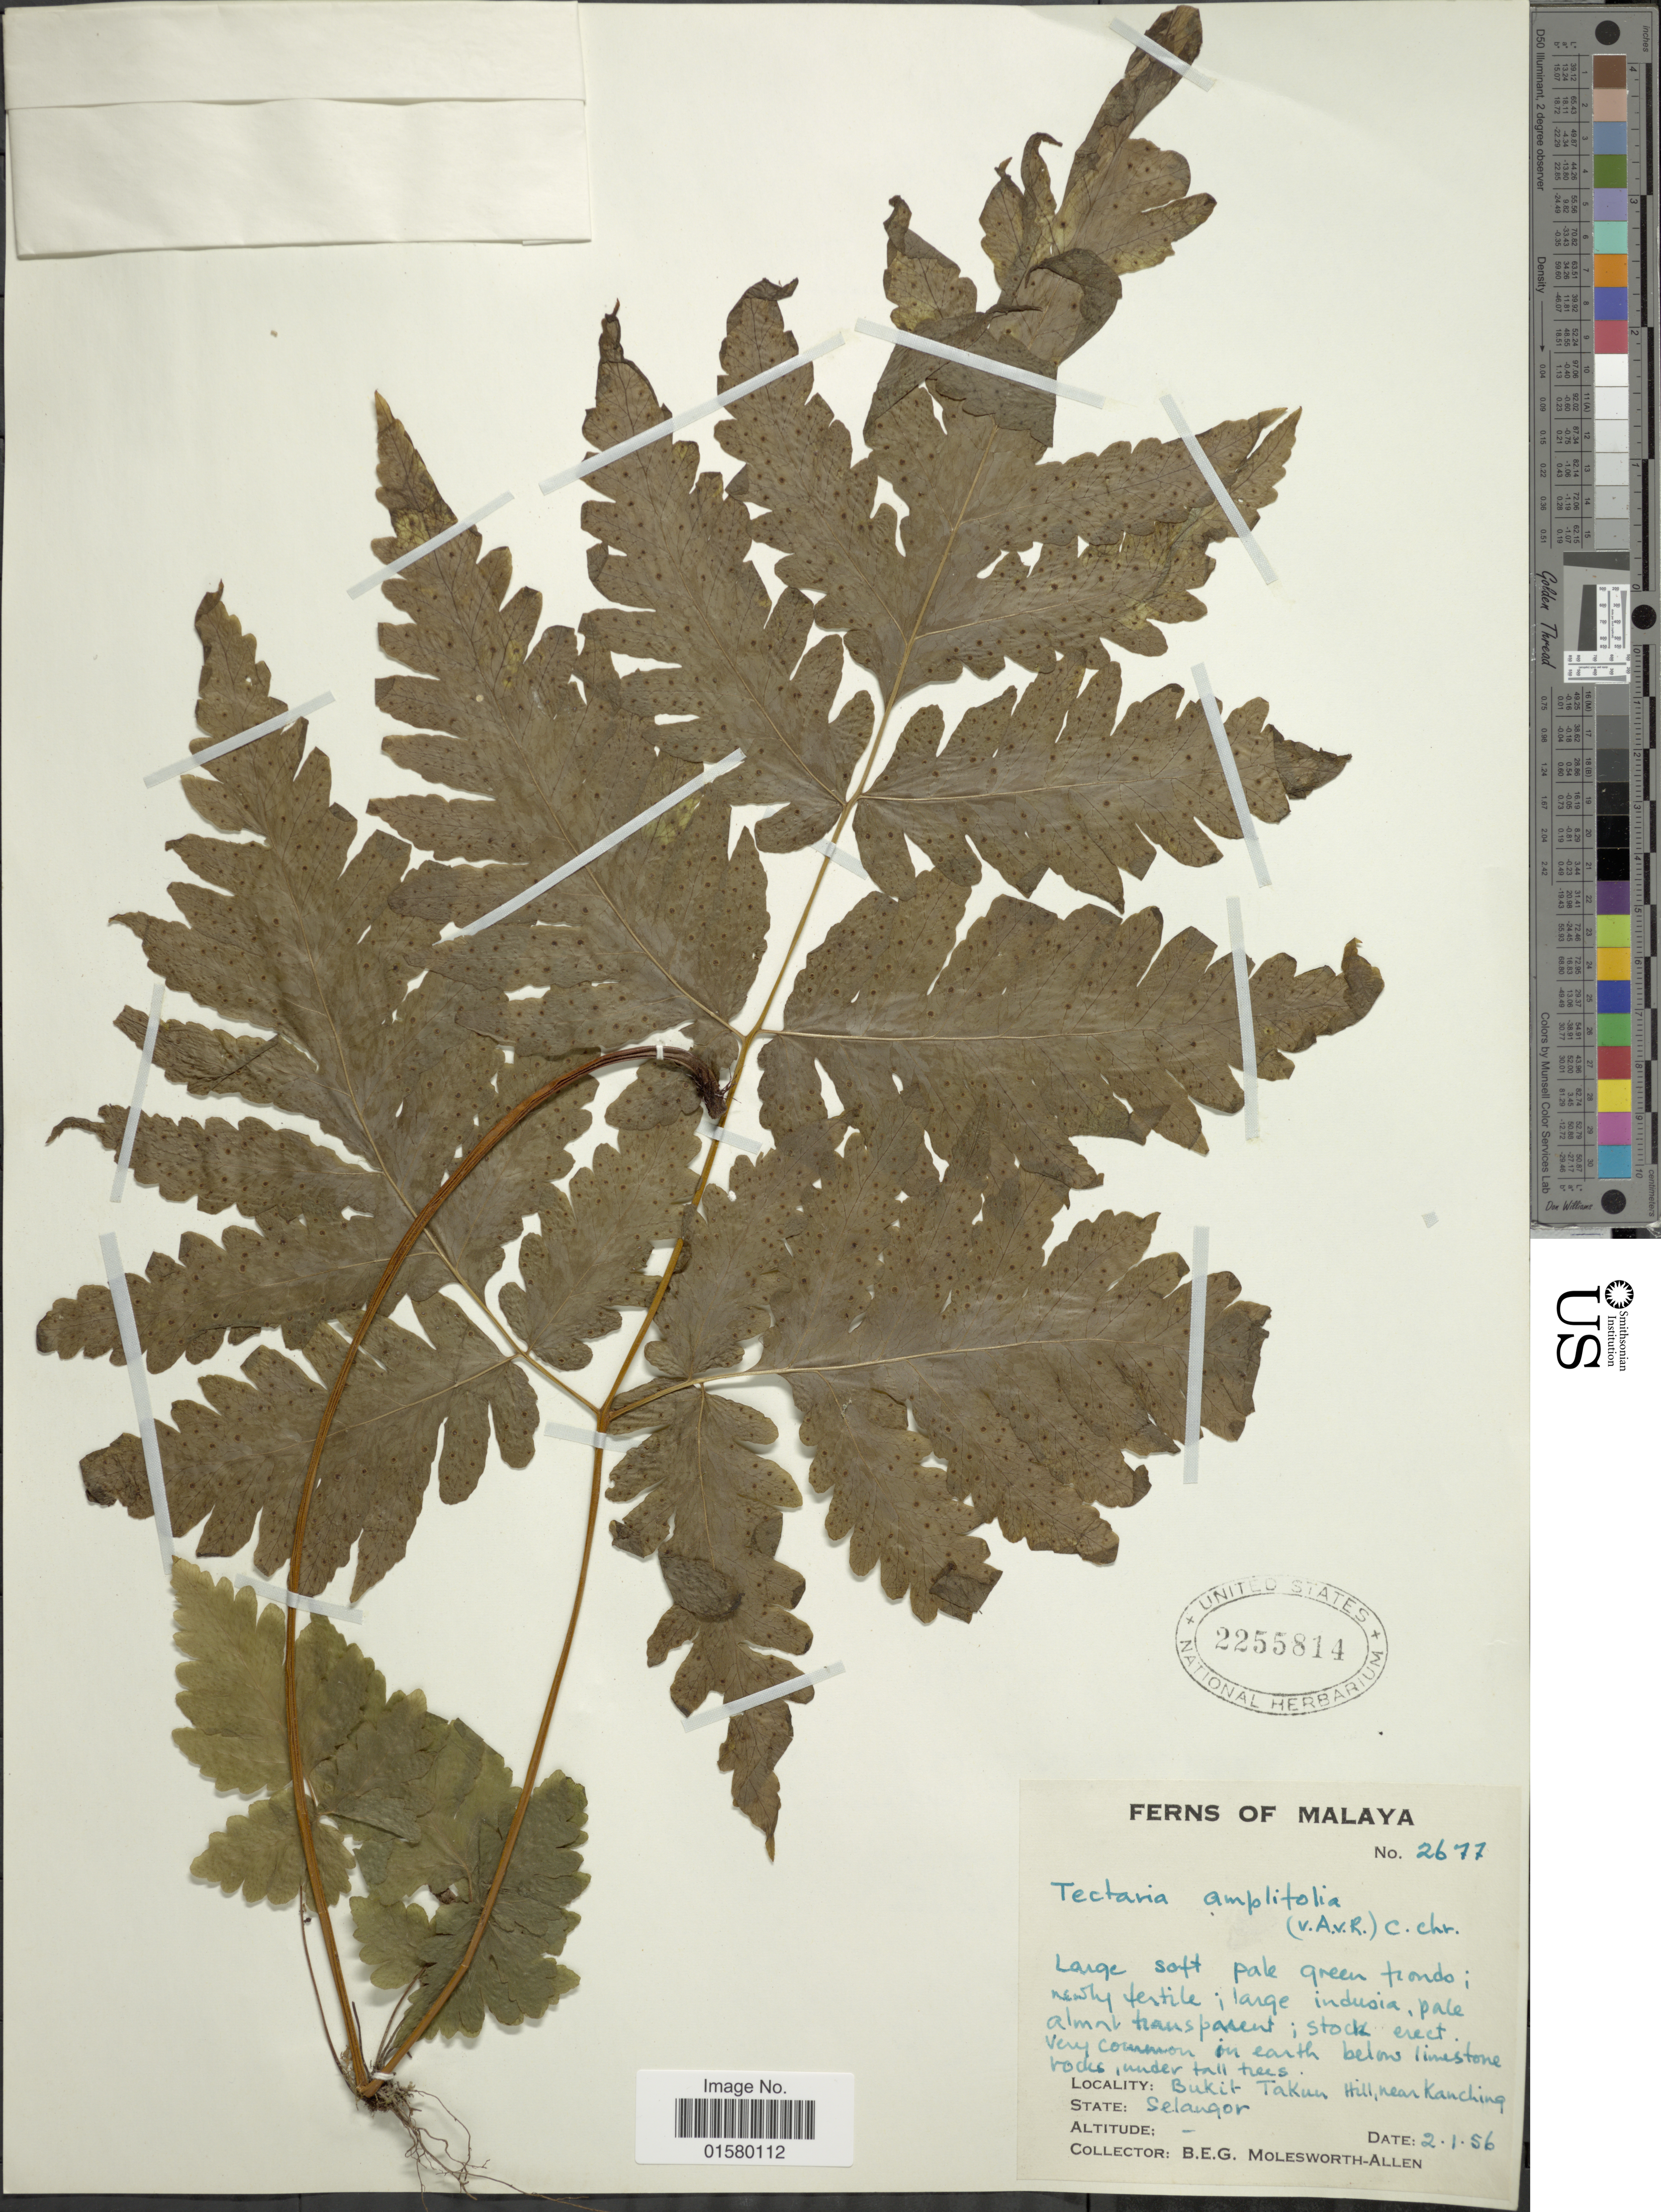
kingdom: Plantae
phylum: Tracheophyta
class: Polypodiopsida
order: Polypodiales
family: Tectariaceae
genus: Tectaria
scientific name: Tectaria amplifolia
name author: (Alderw.) C. Chr.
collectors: B. E. G. Molesworth-Allen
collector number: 2677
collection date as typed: Transcribed d/m/y: 2/1/56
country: Malaysia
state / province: Selangor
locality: Malaya, Bukit Takun Hill, near Kanching, State Selangor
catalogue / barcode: US 2255814